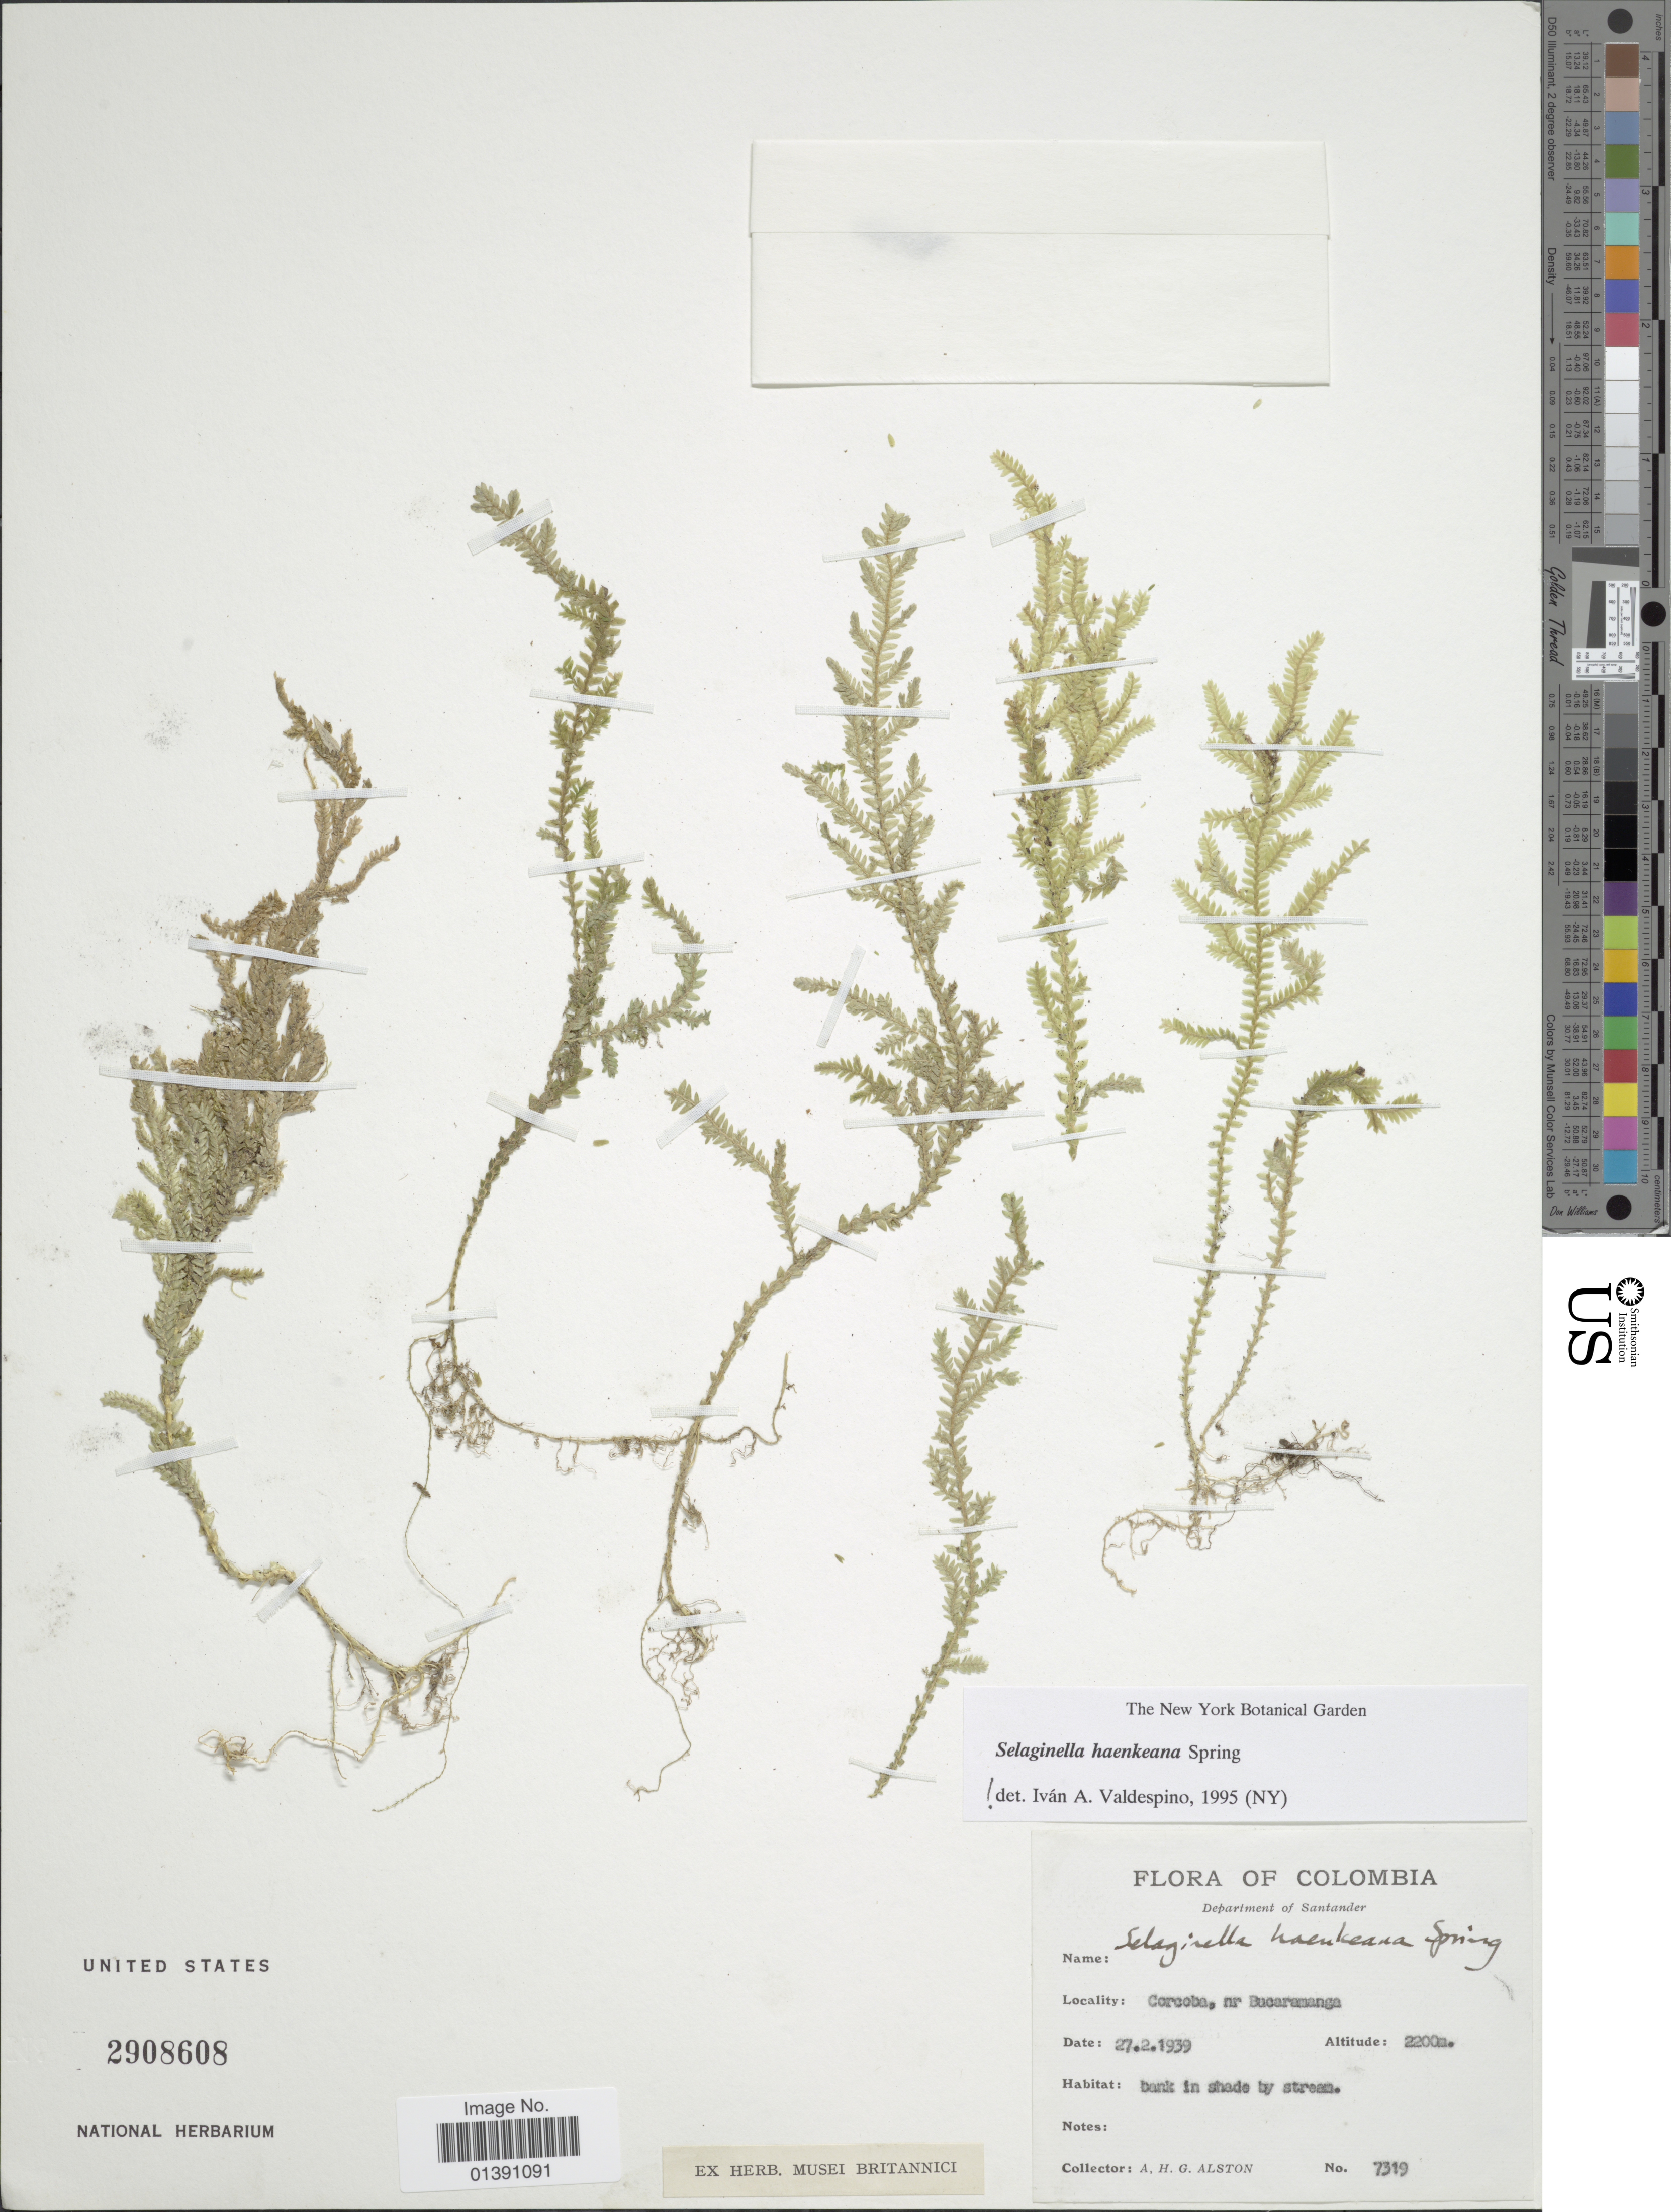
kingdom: Plantae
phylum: Tracheophyta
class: Lycopodiopsida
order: Selaginellales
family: Selaginellaceae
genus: Selaginella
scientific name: Selaginella haenkeana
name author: Spring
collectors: A. H. Alston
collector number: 7319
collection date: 1939-02-27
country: Colombia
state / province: Santander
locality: Corcoba, nr Bucaramanga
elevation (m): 2200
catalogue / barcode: US 2908608